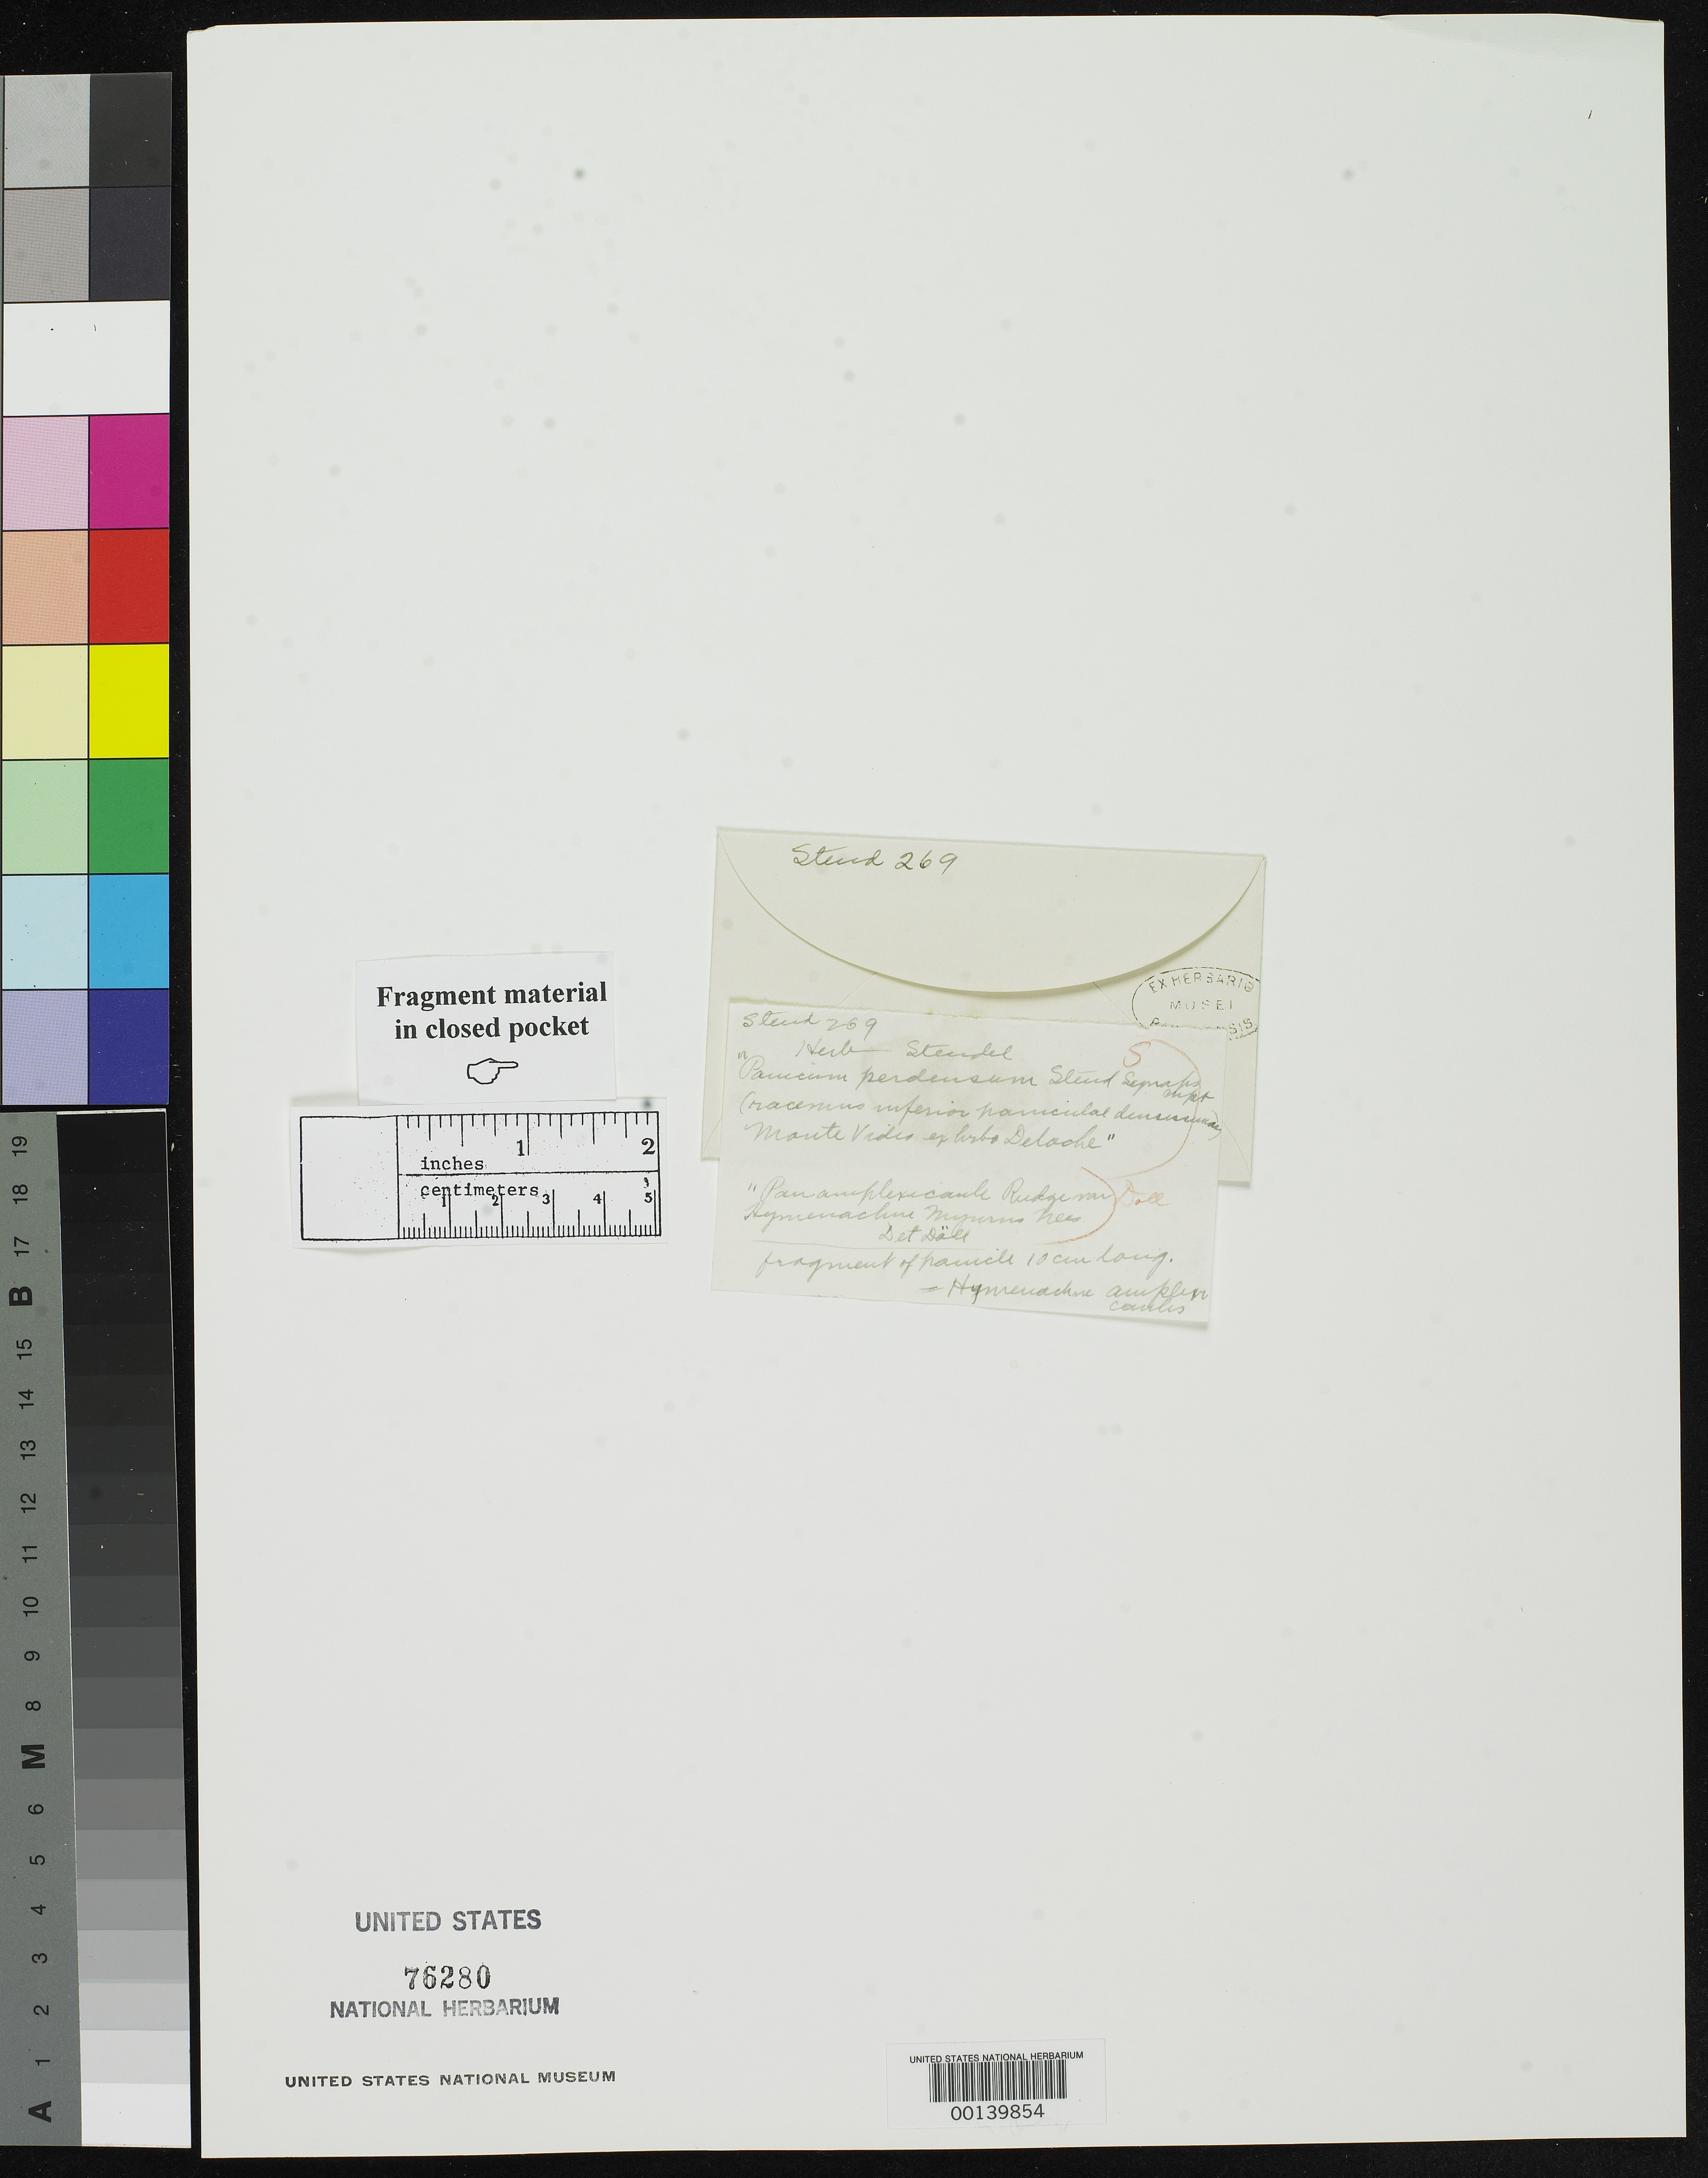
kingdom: Plantae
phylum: Tracheophyta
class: Liliopsida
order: Poales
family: Poaceae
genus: Panicum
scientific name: Panicum perdensum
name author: Steud.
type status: Type Fragment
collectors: -. Deloche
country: Uruguay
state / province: Montevideo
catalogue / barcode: US 76280